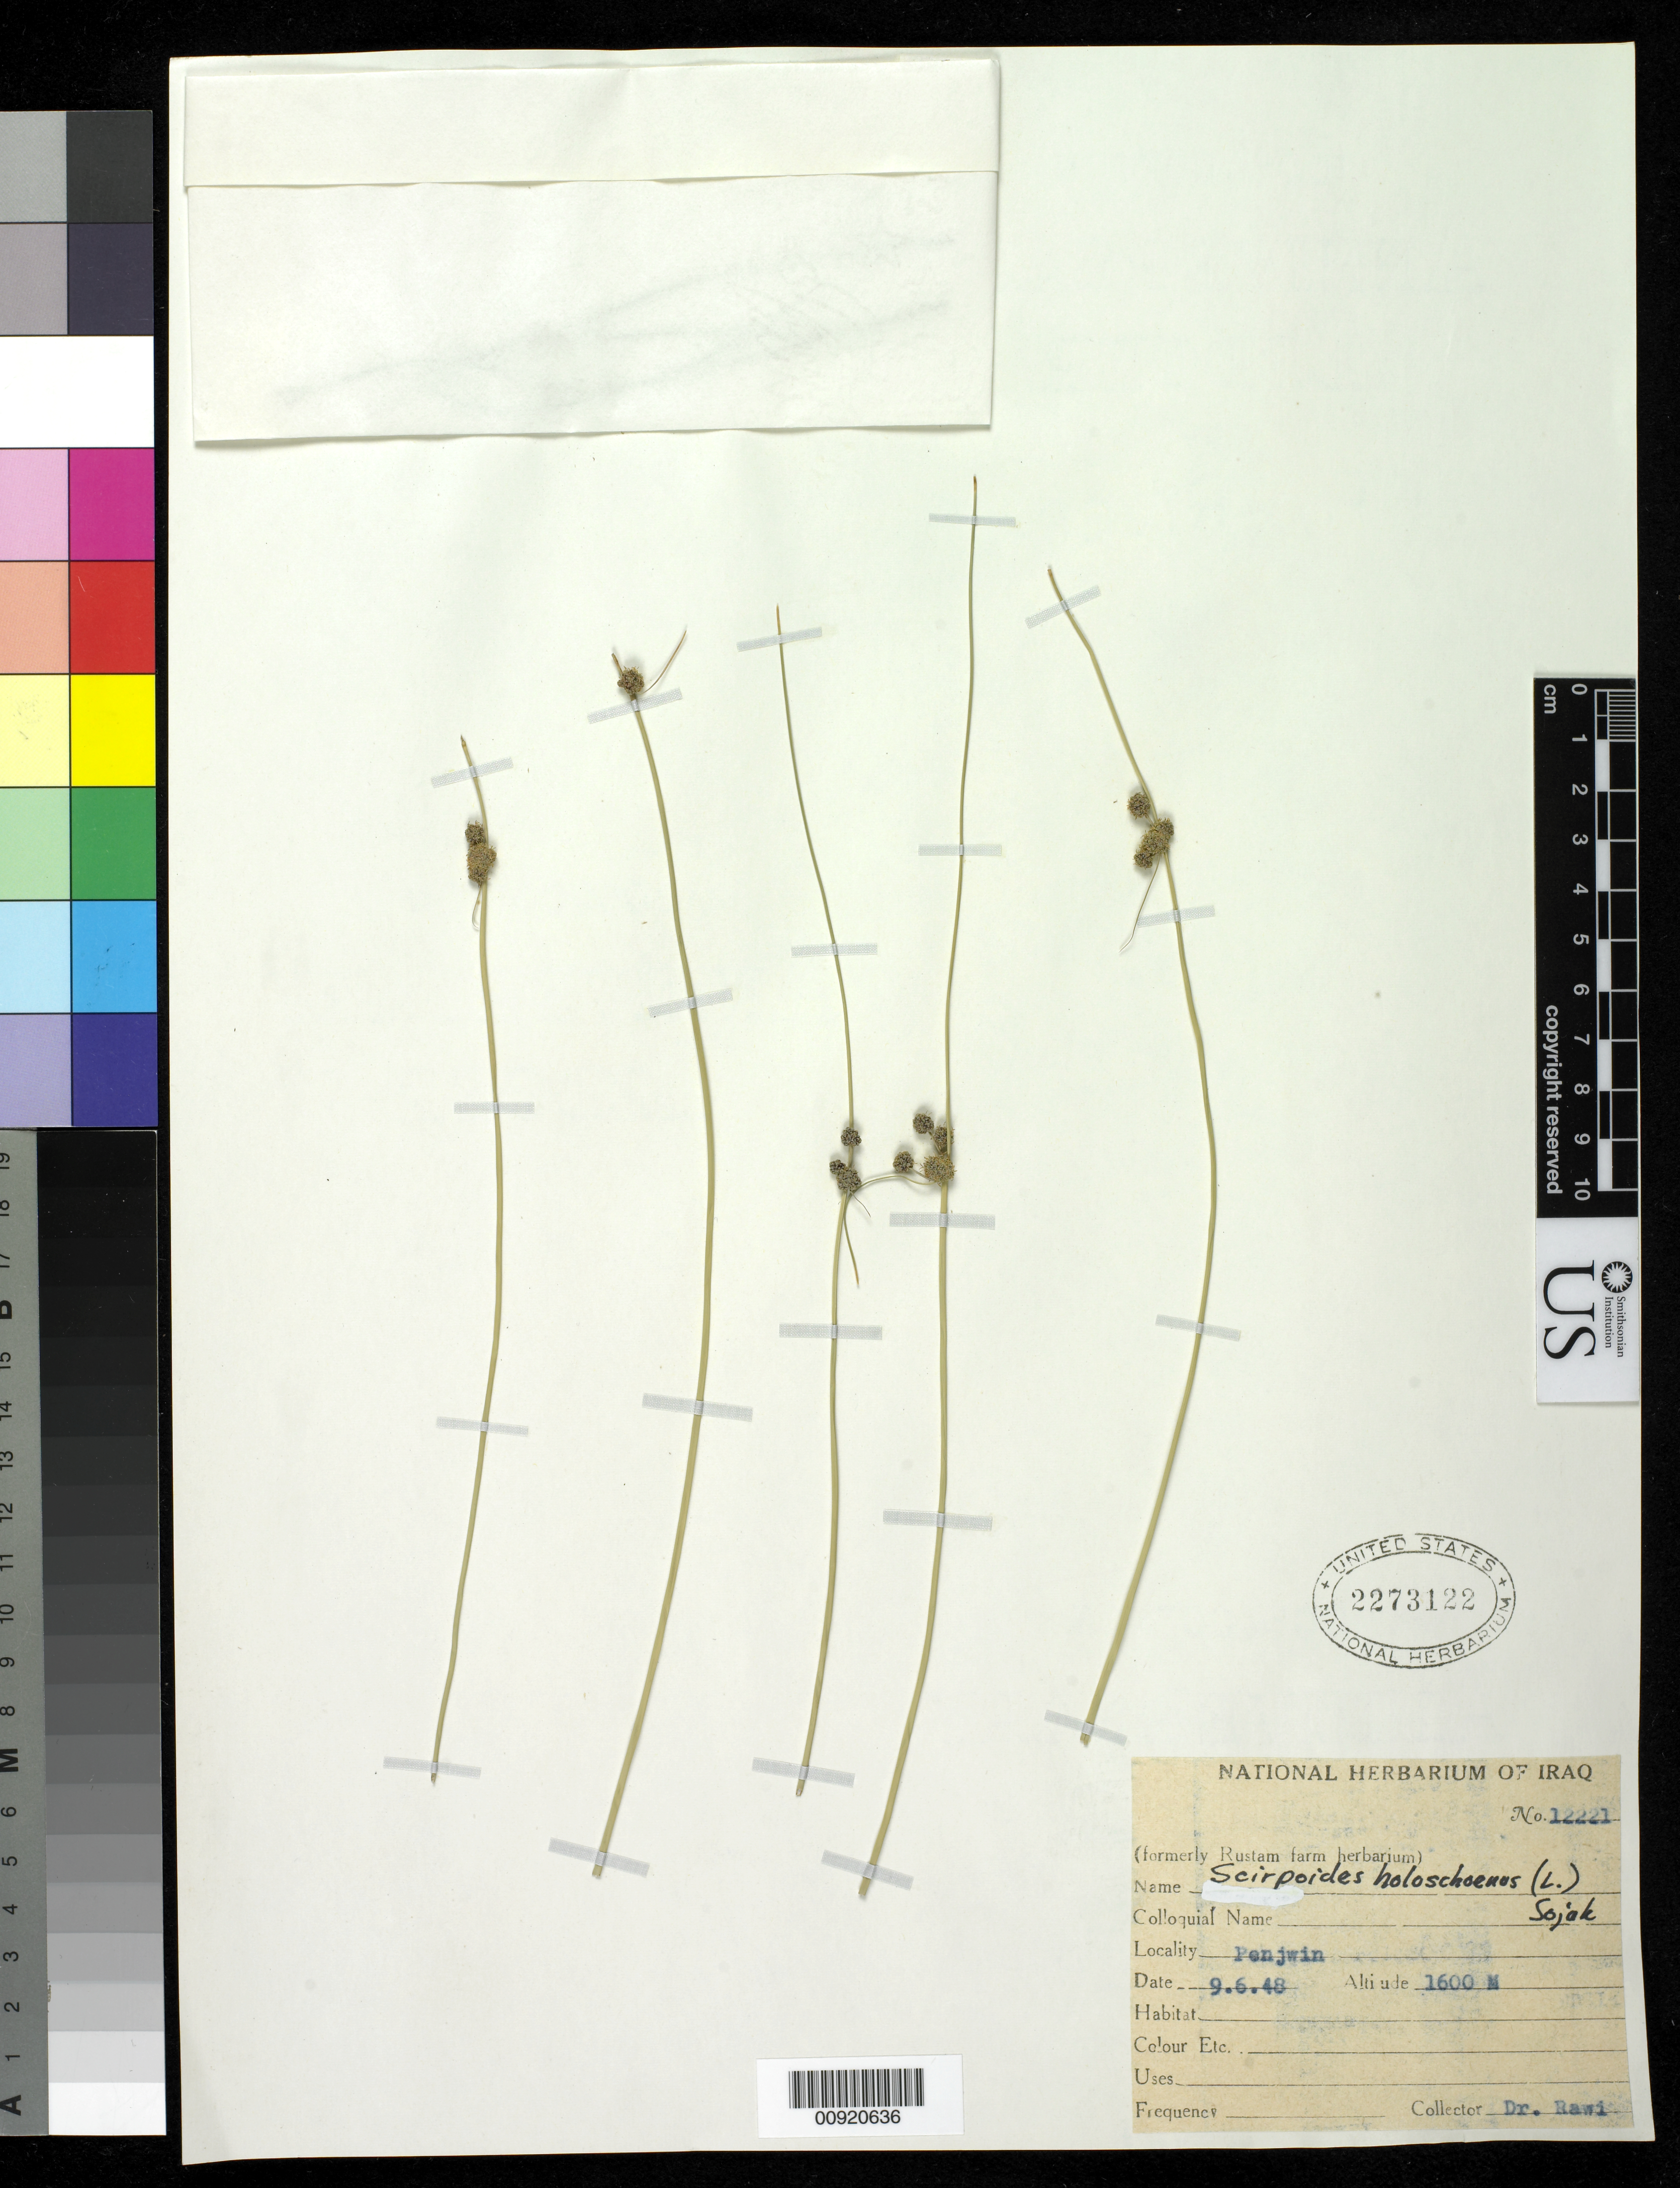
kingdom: Plantae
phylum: Tracheophyta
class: Liliopsida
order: Poales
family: Cyperaceae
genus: Scirpoides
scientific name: Scirpoides holoschoenus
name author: (L.) Soják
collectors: -. Rawi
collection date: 1948-06-09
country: Iraq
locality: Penjwin 1600 m.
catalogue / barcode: US 2273122